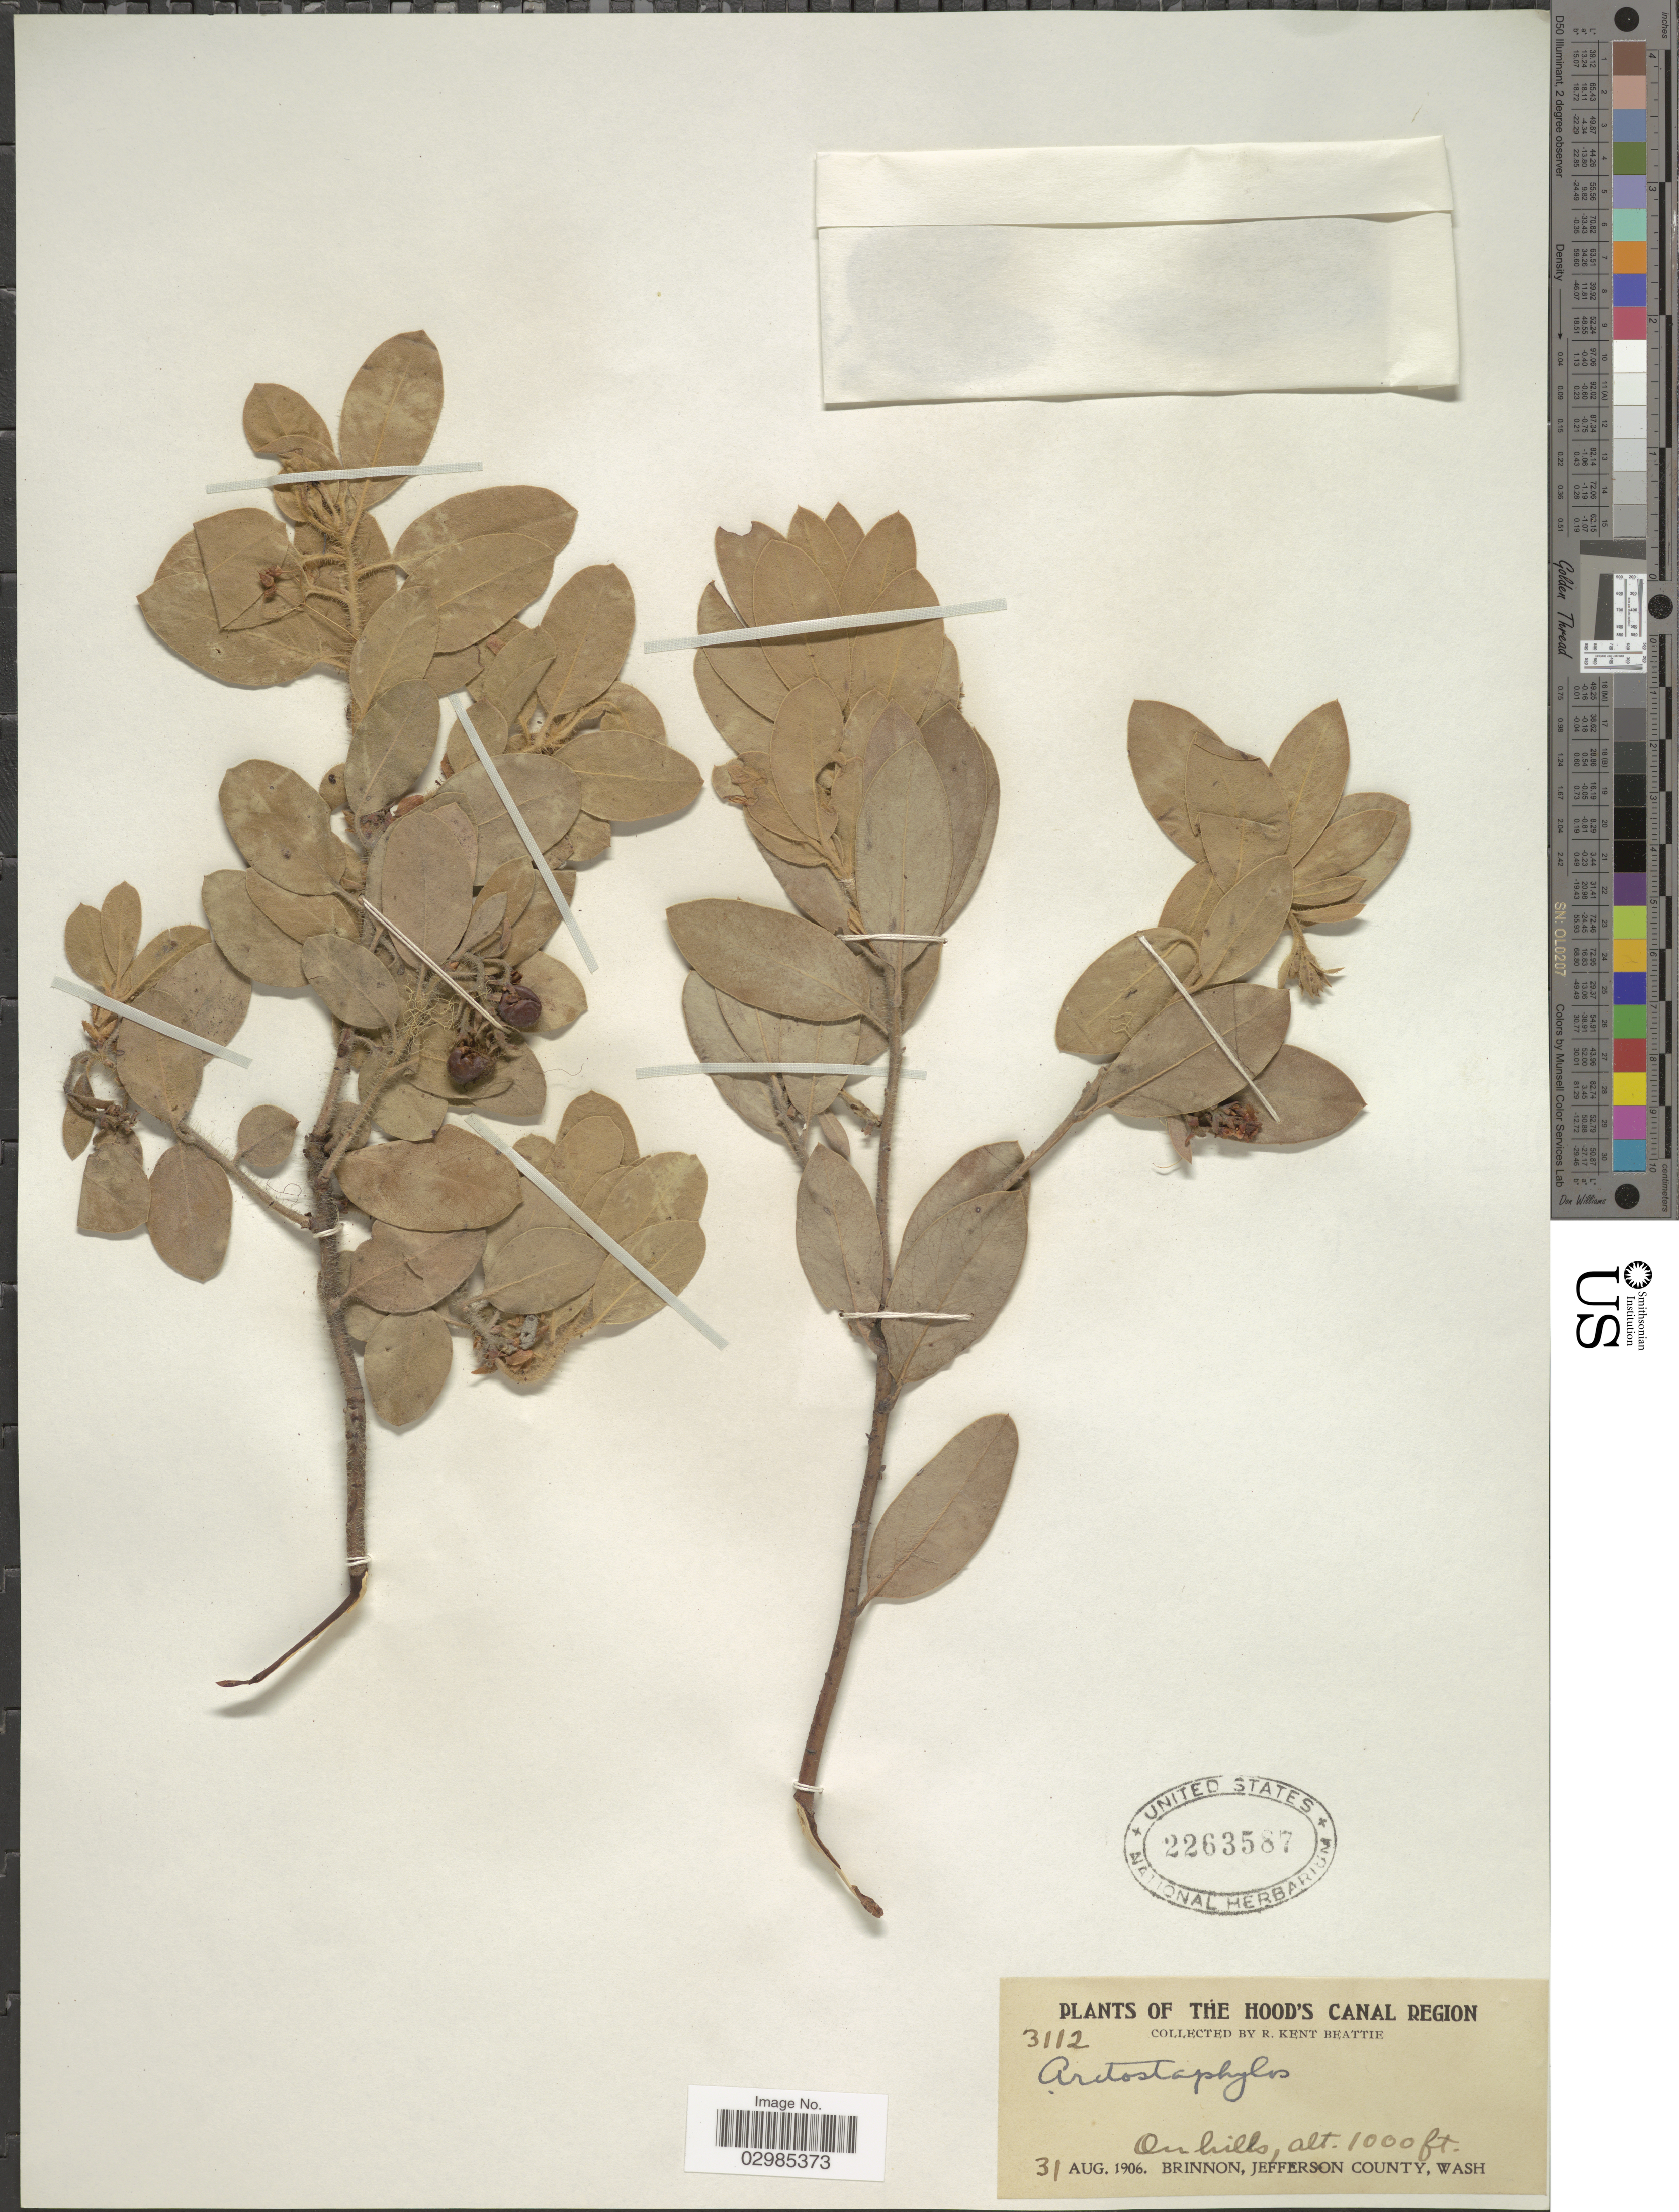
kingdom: Plantae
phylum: Tracheophyta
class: Magnoliopsida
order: Ericales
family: Ericaceae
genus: Arctostaphylos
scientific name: Arctostaphylos cratericola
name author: (Donn. Sm.) Donn. Sm.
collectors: R. K. Beattie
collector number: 3112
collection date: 1906-08-31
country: United States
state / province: Washington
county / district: Jefferson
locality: Hood's Canal Region. Brinnon, Jefferson County.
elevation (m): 305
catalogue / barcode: US 2263587